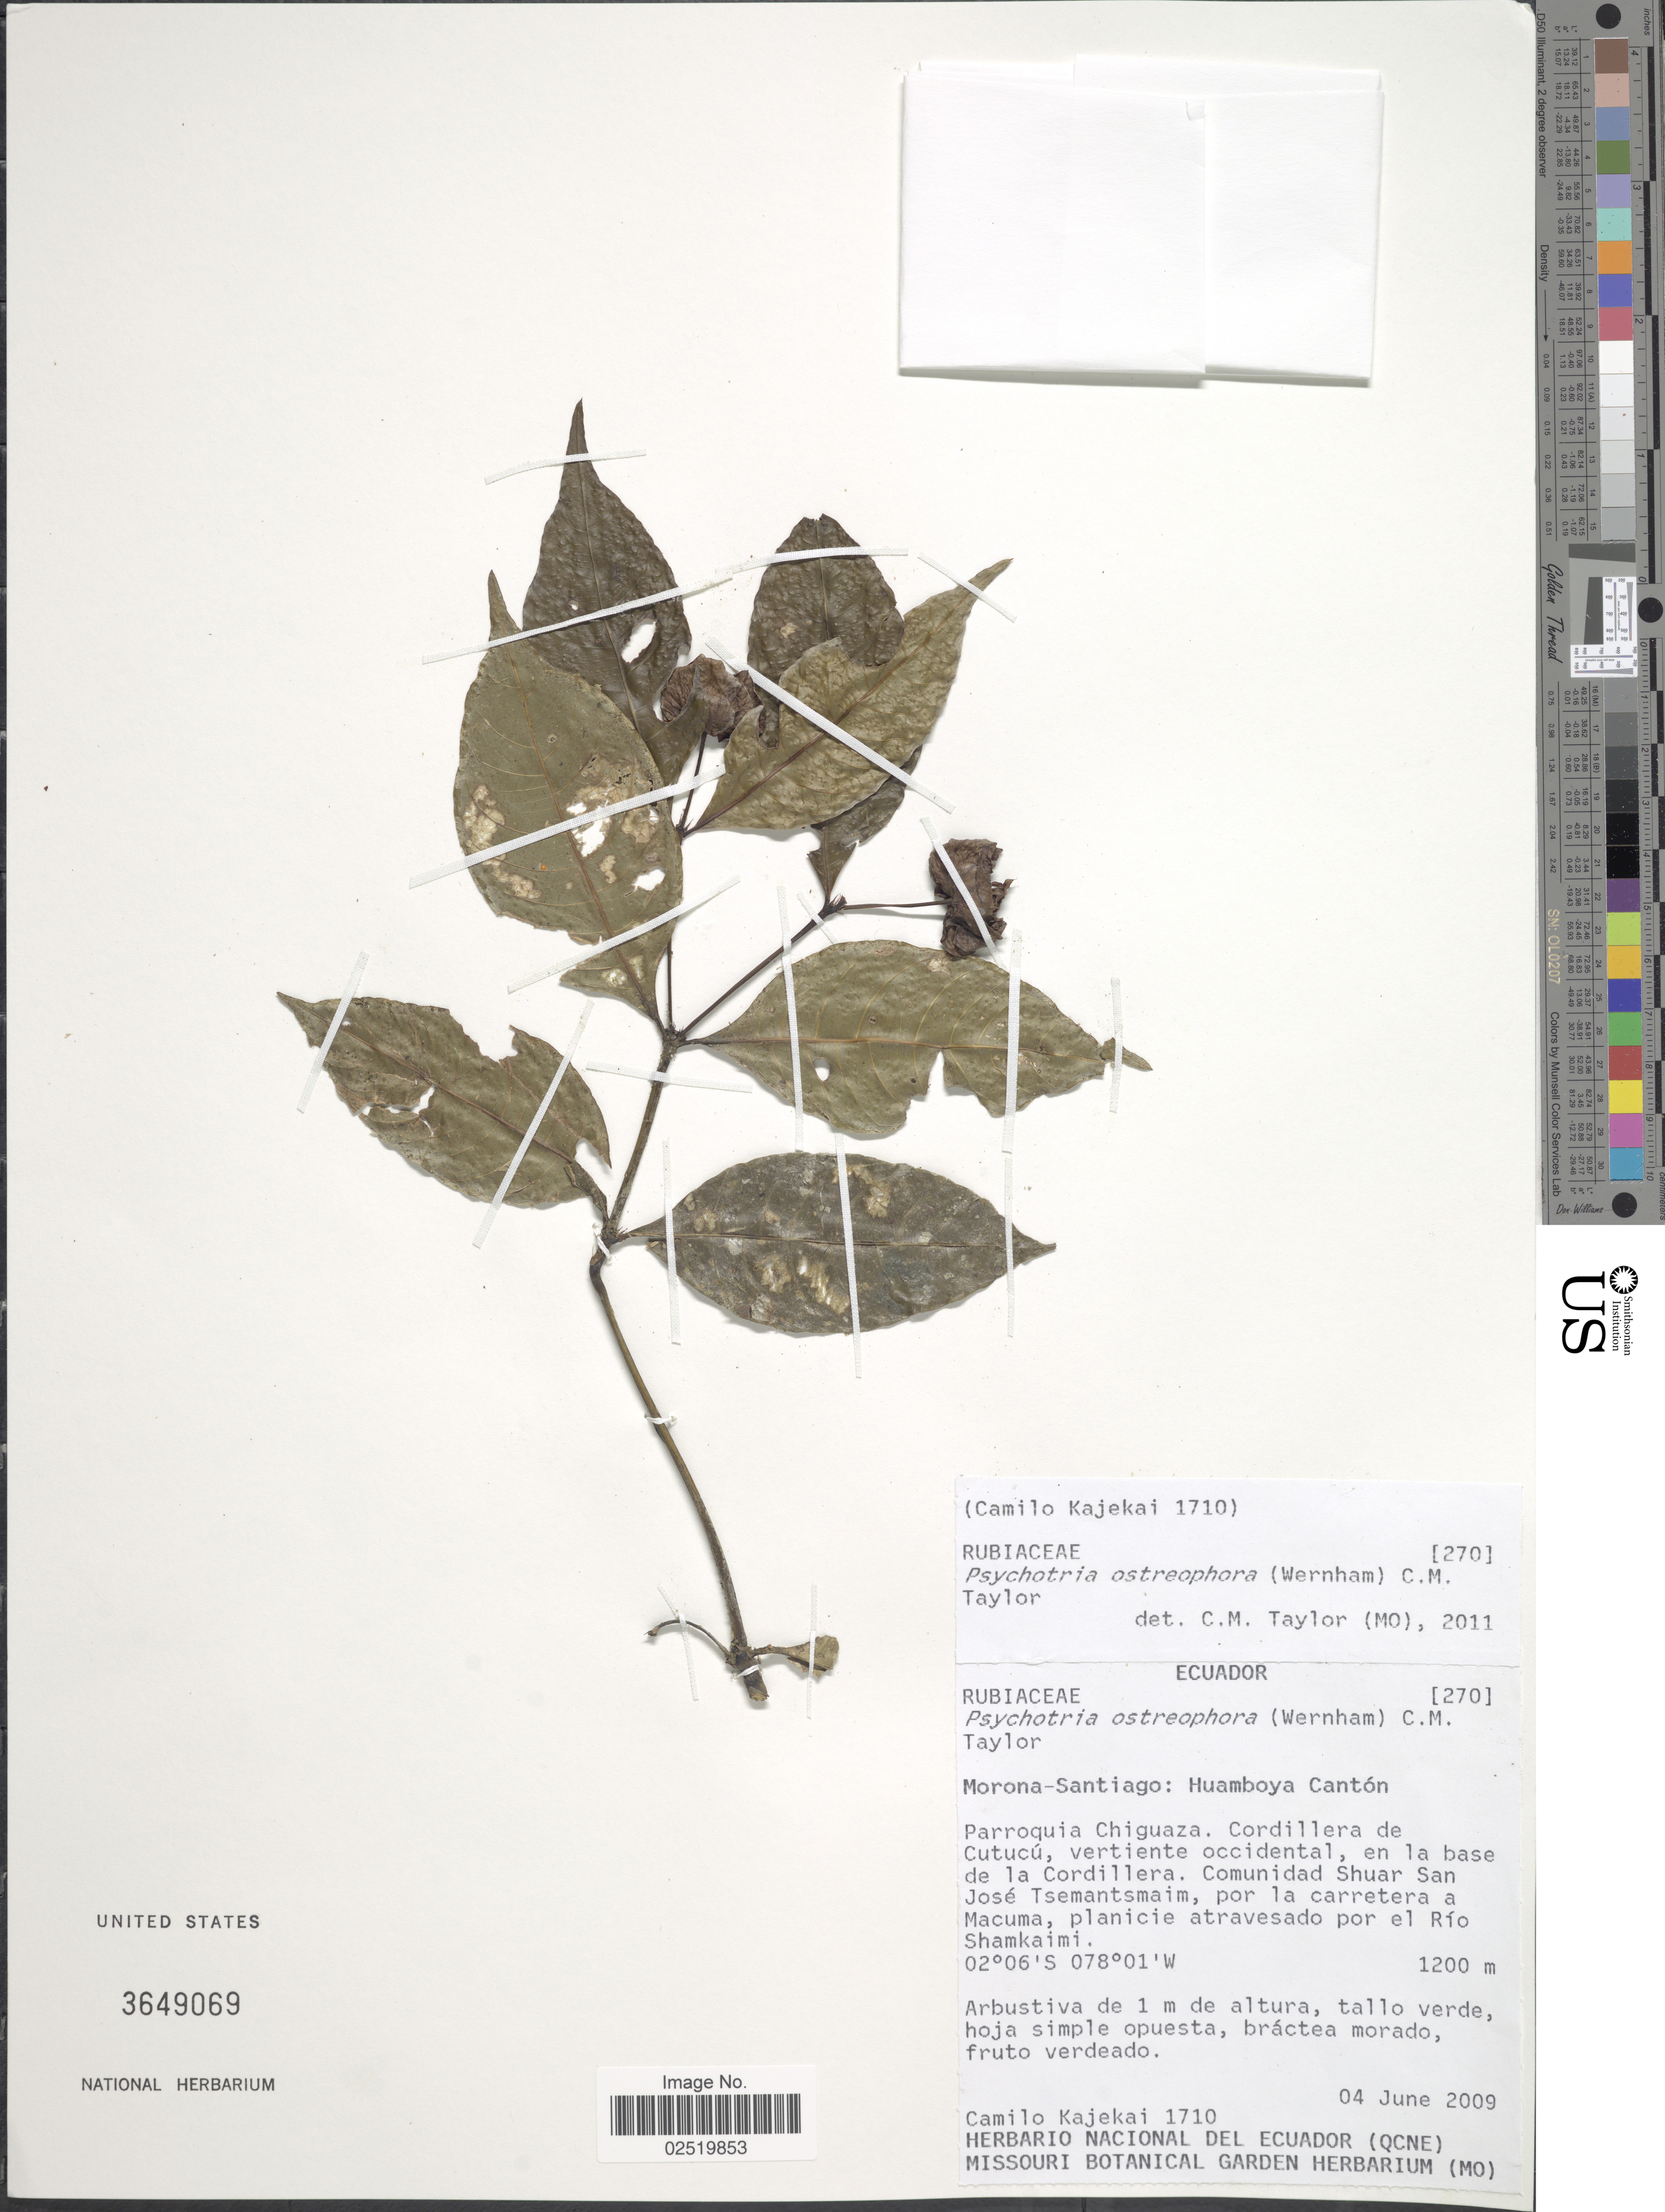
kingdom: Plantae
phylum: Tracheophyta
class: Magnoliopsida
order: Gentianales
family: Rubiaceae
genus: Psychotria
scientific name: Psychotria ostreophora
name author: (Wernham) C.M. Taylor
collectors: C. Kajekai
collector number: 1710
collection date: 2009-06-04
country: Ecuador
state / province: Morona-Santiago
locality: Huamboya Canton. Parroquia Chiguaza. Coridllera de Cutucu, vertiente occidental, en la base de la Cordillera. Comunidad Sghuar San Jose Tsemantsmaim, por la carretera a Macuma, planicie atravesado por el Rio Shamkaimi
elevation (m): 1200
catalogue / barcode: US 3649069